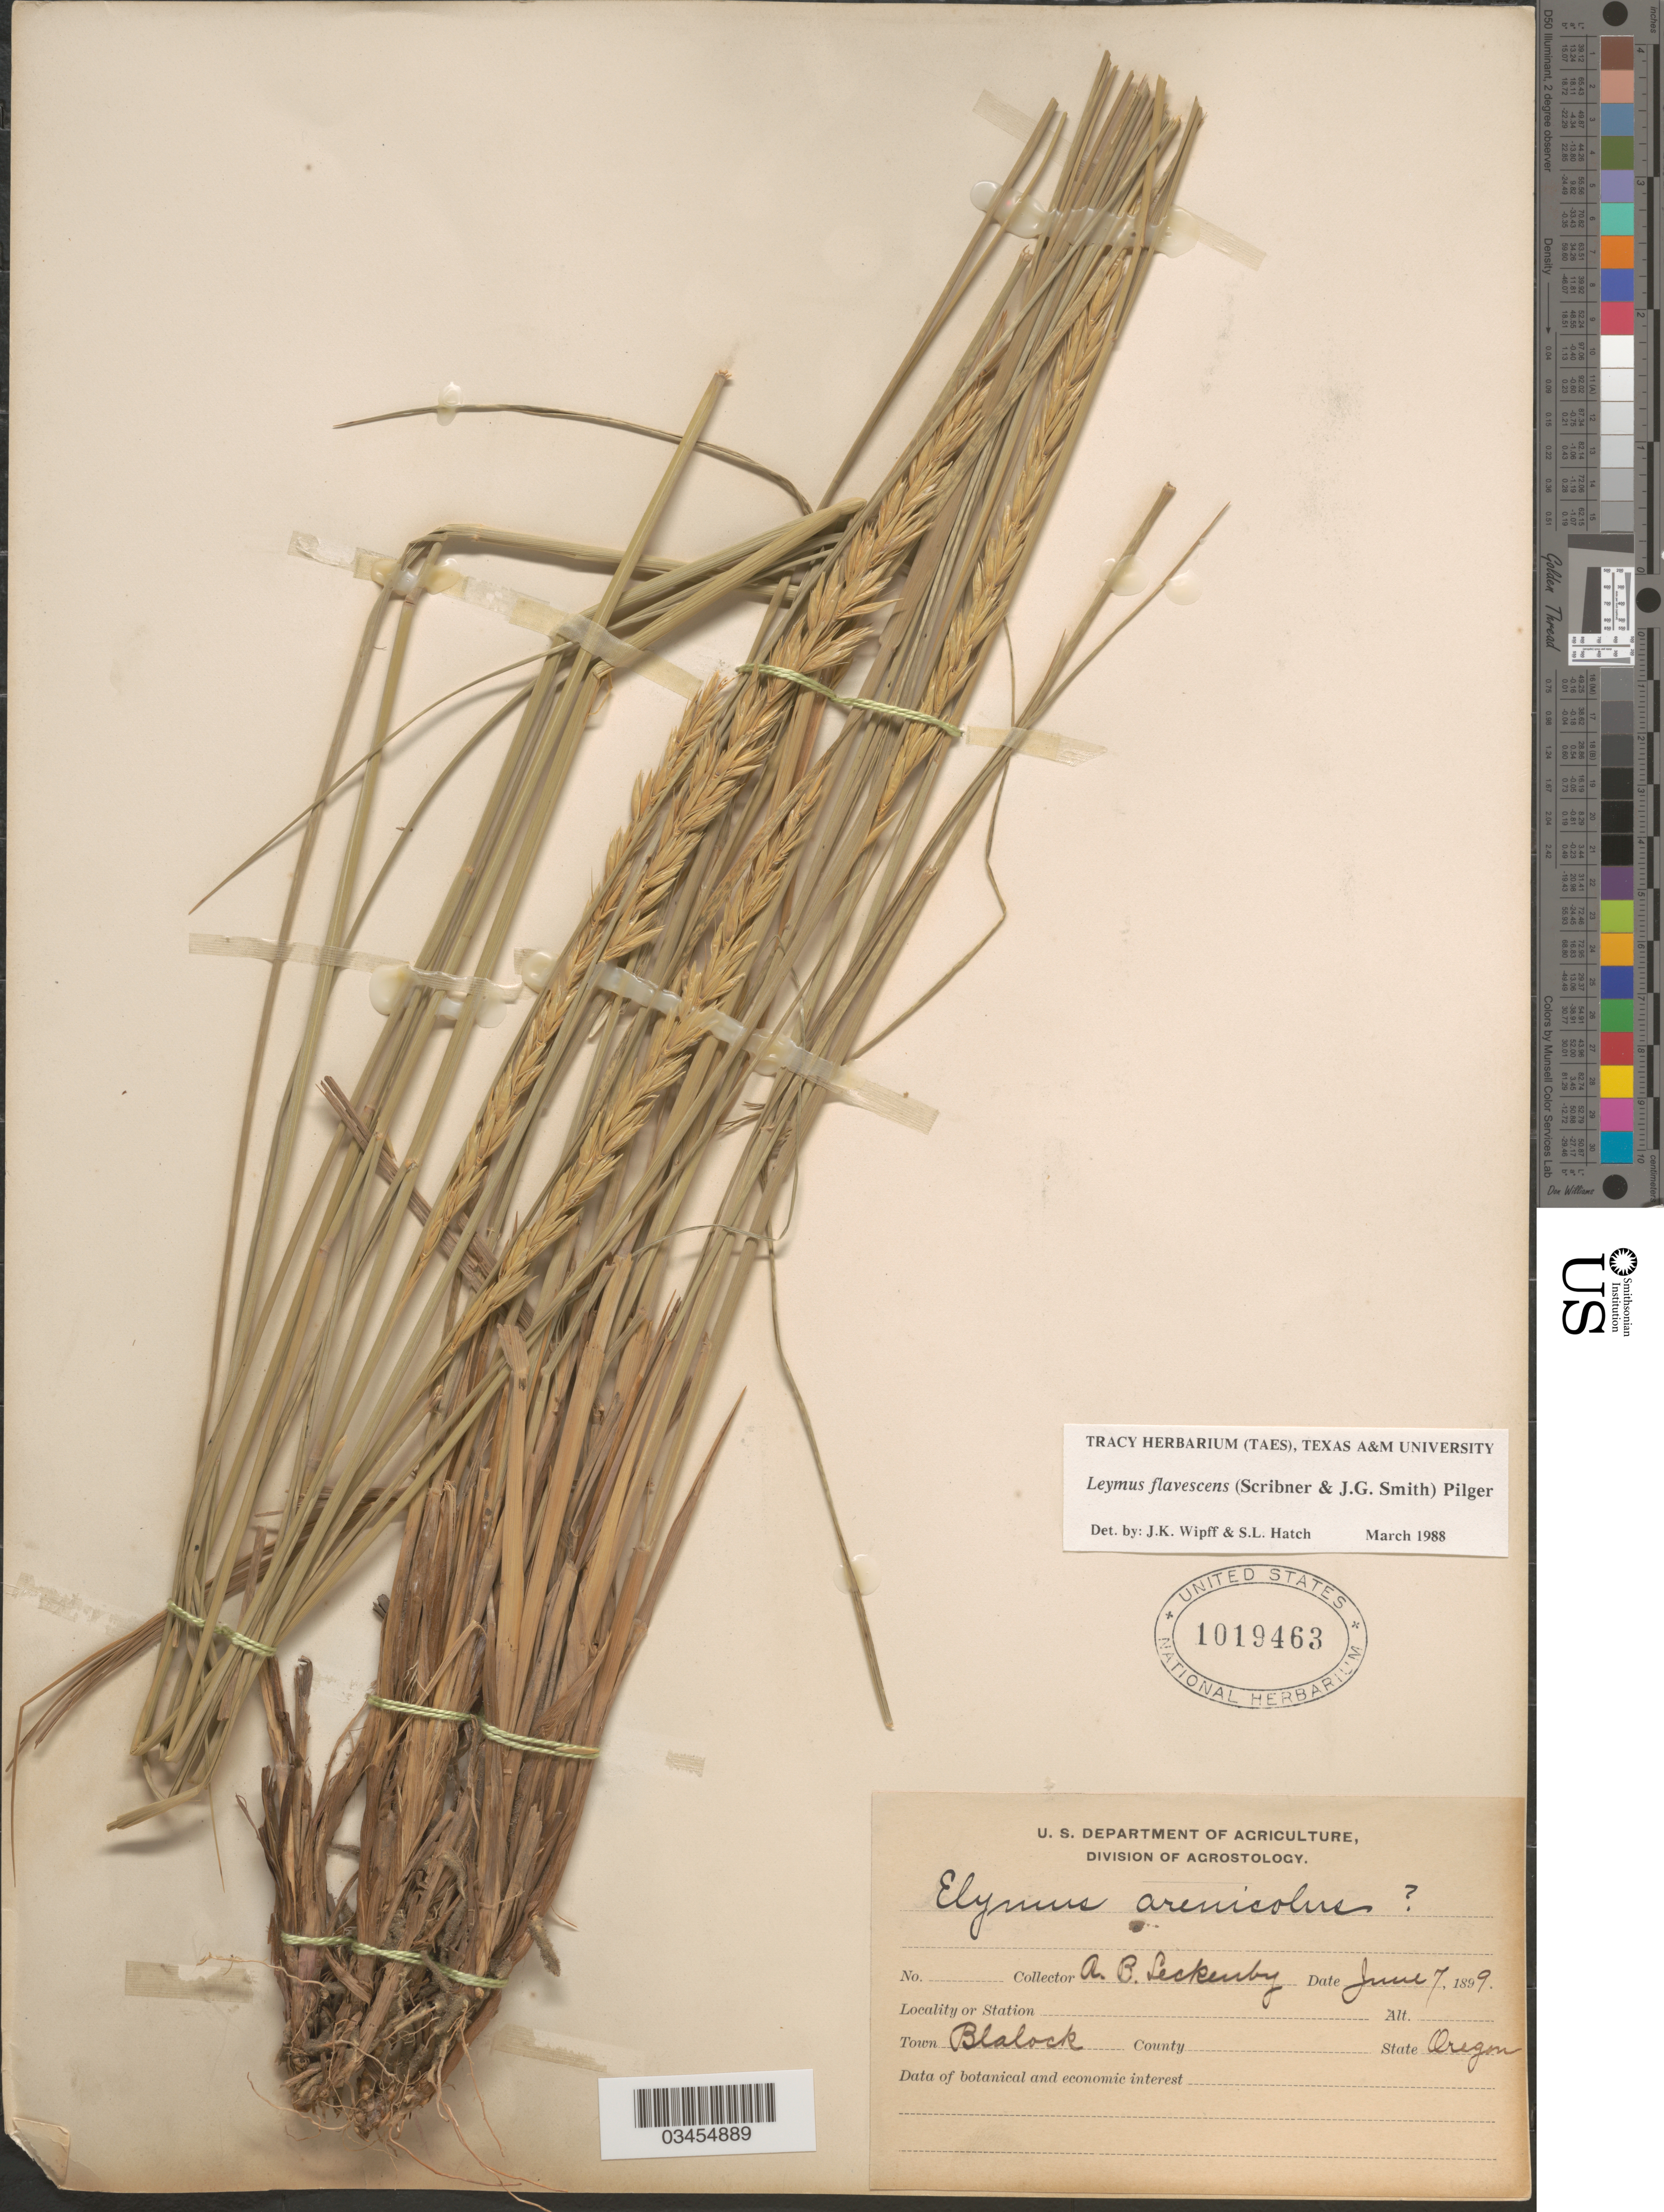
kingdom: Plantae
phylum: Tracheophyta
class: Liliopsida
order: Poales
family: Poaceae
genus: Leymus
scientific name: Leymus flavescens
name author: (Scribn. & J.G. Sm.) Pilg.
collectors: A. Leckenby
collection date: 1899-06-07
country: United States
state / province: Oregon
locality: Town Blalock.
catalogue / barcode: US 1019463